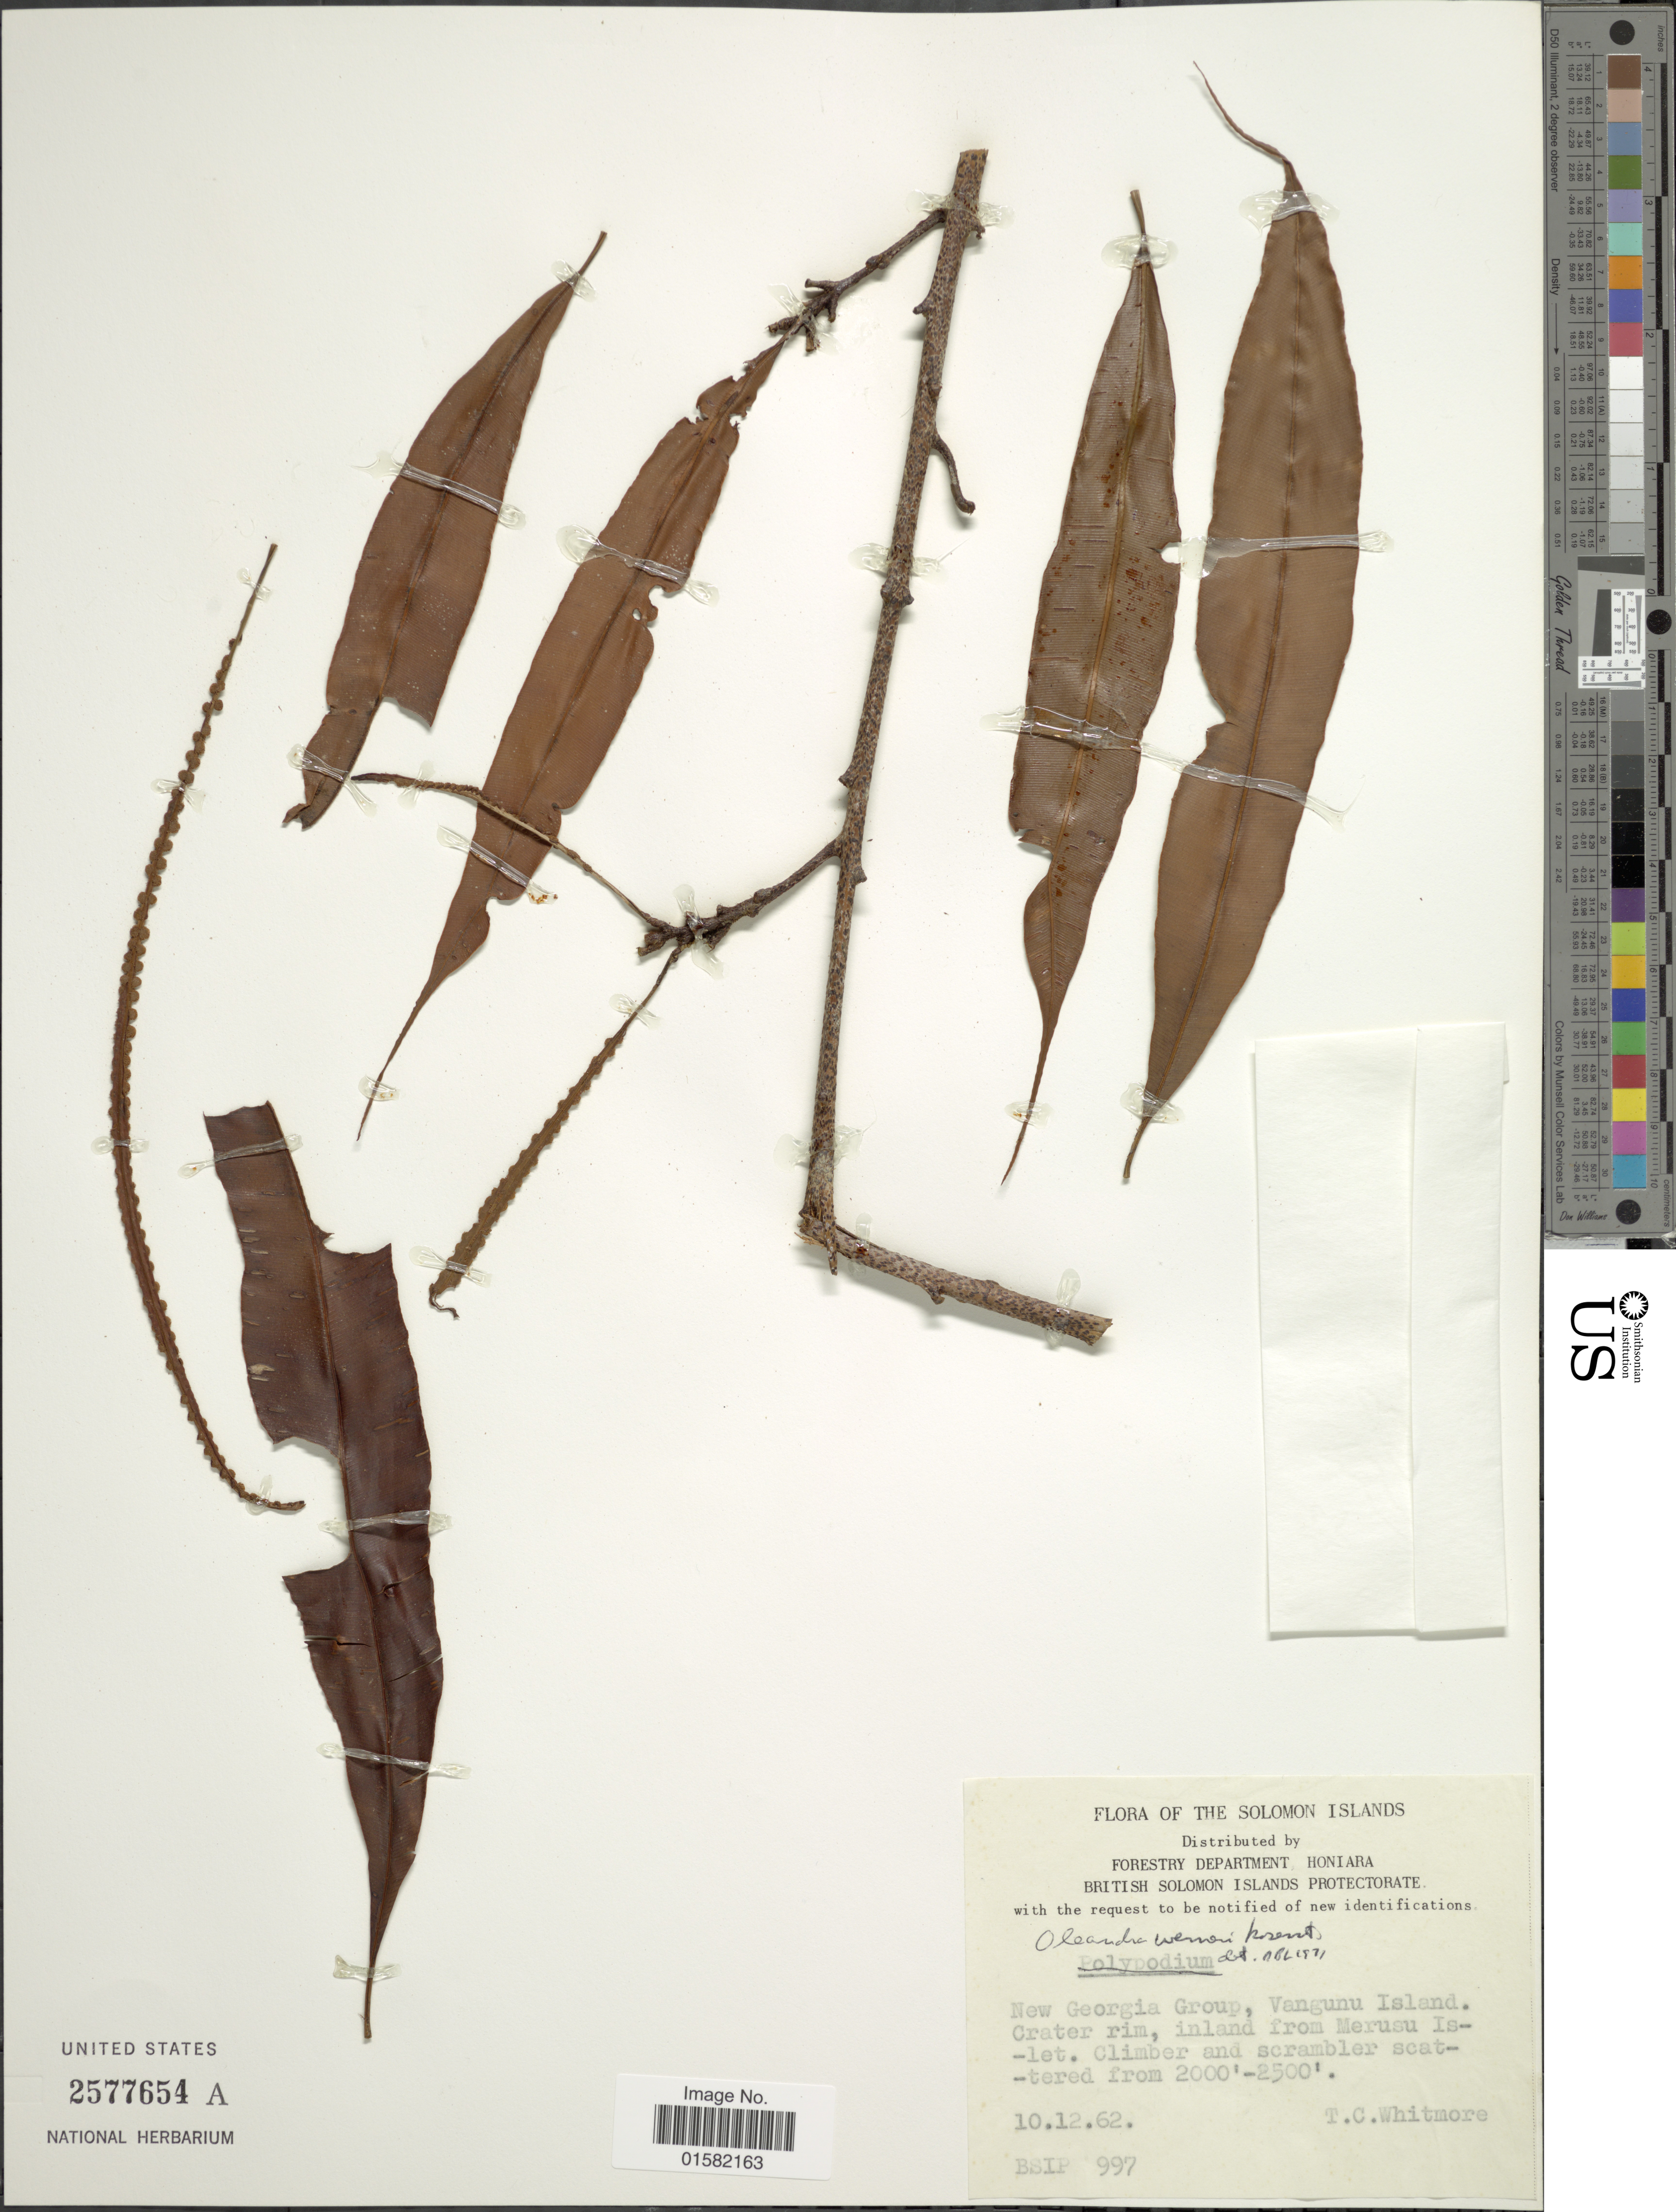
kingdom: Plantae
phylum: Tracheophyta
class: Polypodiopsida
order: Polypodiales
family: Oleandraceae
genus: Oleandra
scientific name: Oleandra werneri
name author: Rosenst.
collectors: T. C. Whitmore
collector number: BSIP 997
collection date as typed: Transcribed d/m/y: 10/12/62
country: Solomon Islands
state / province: Solomon Islands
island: New Georgia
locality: The Solomon Islands, New Georgia Group, Vanguna island. Crater rim, inland from Merusu Islet.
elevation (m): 762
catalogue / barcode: US 2577654A